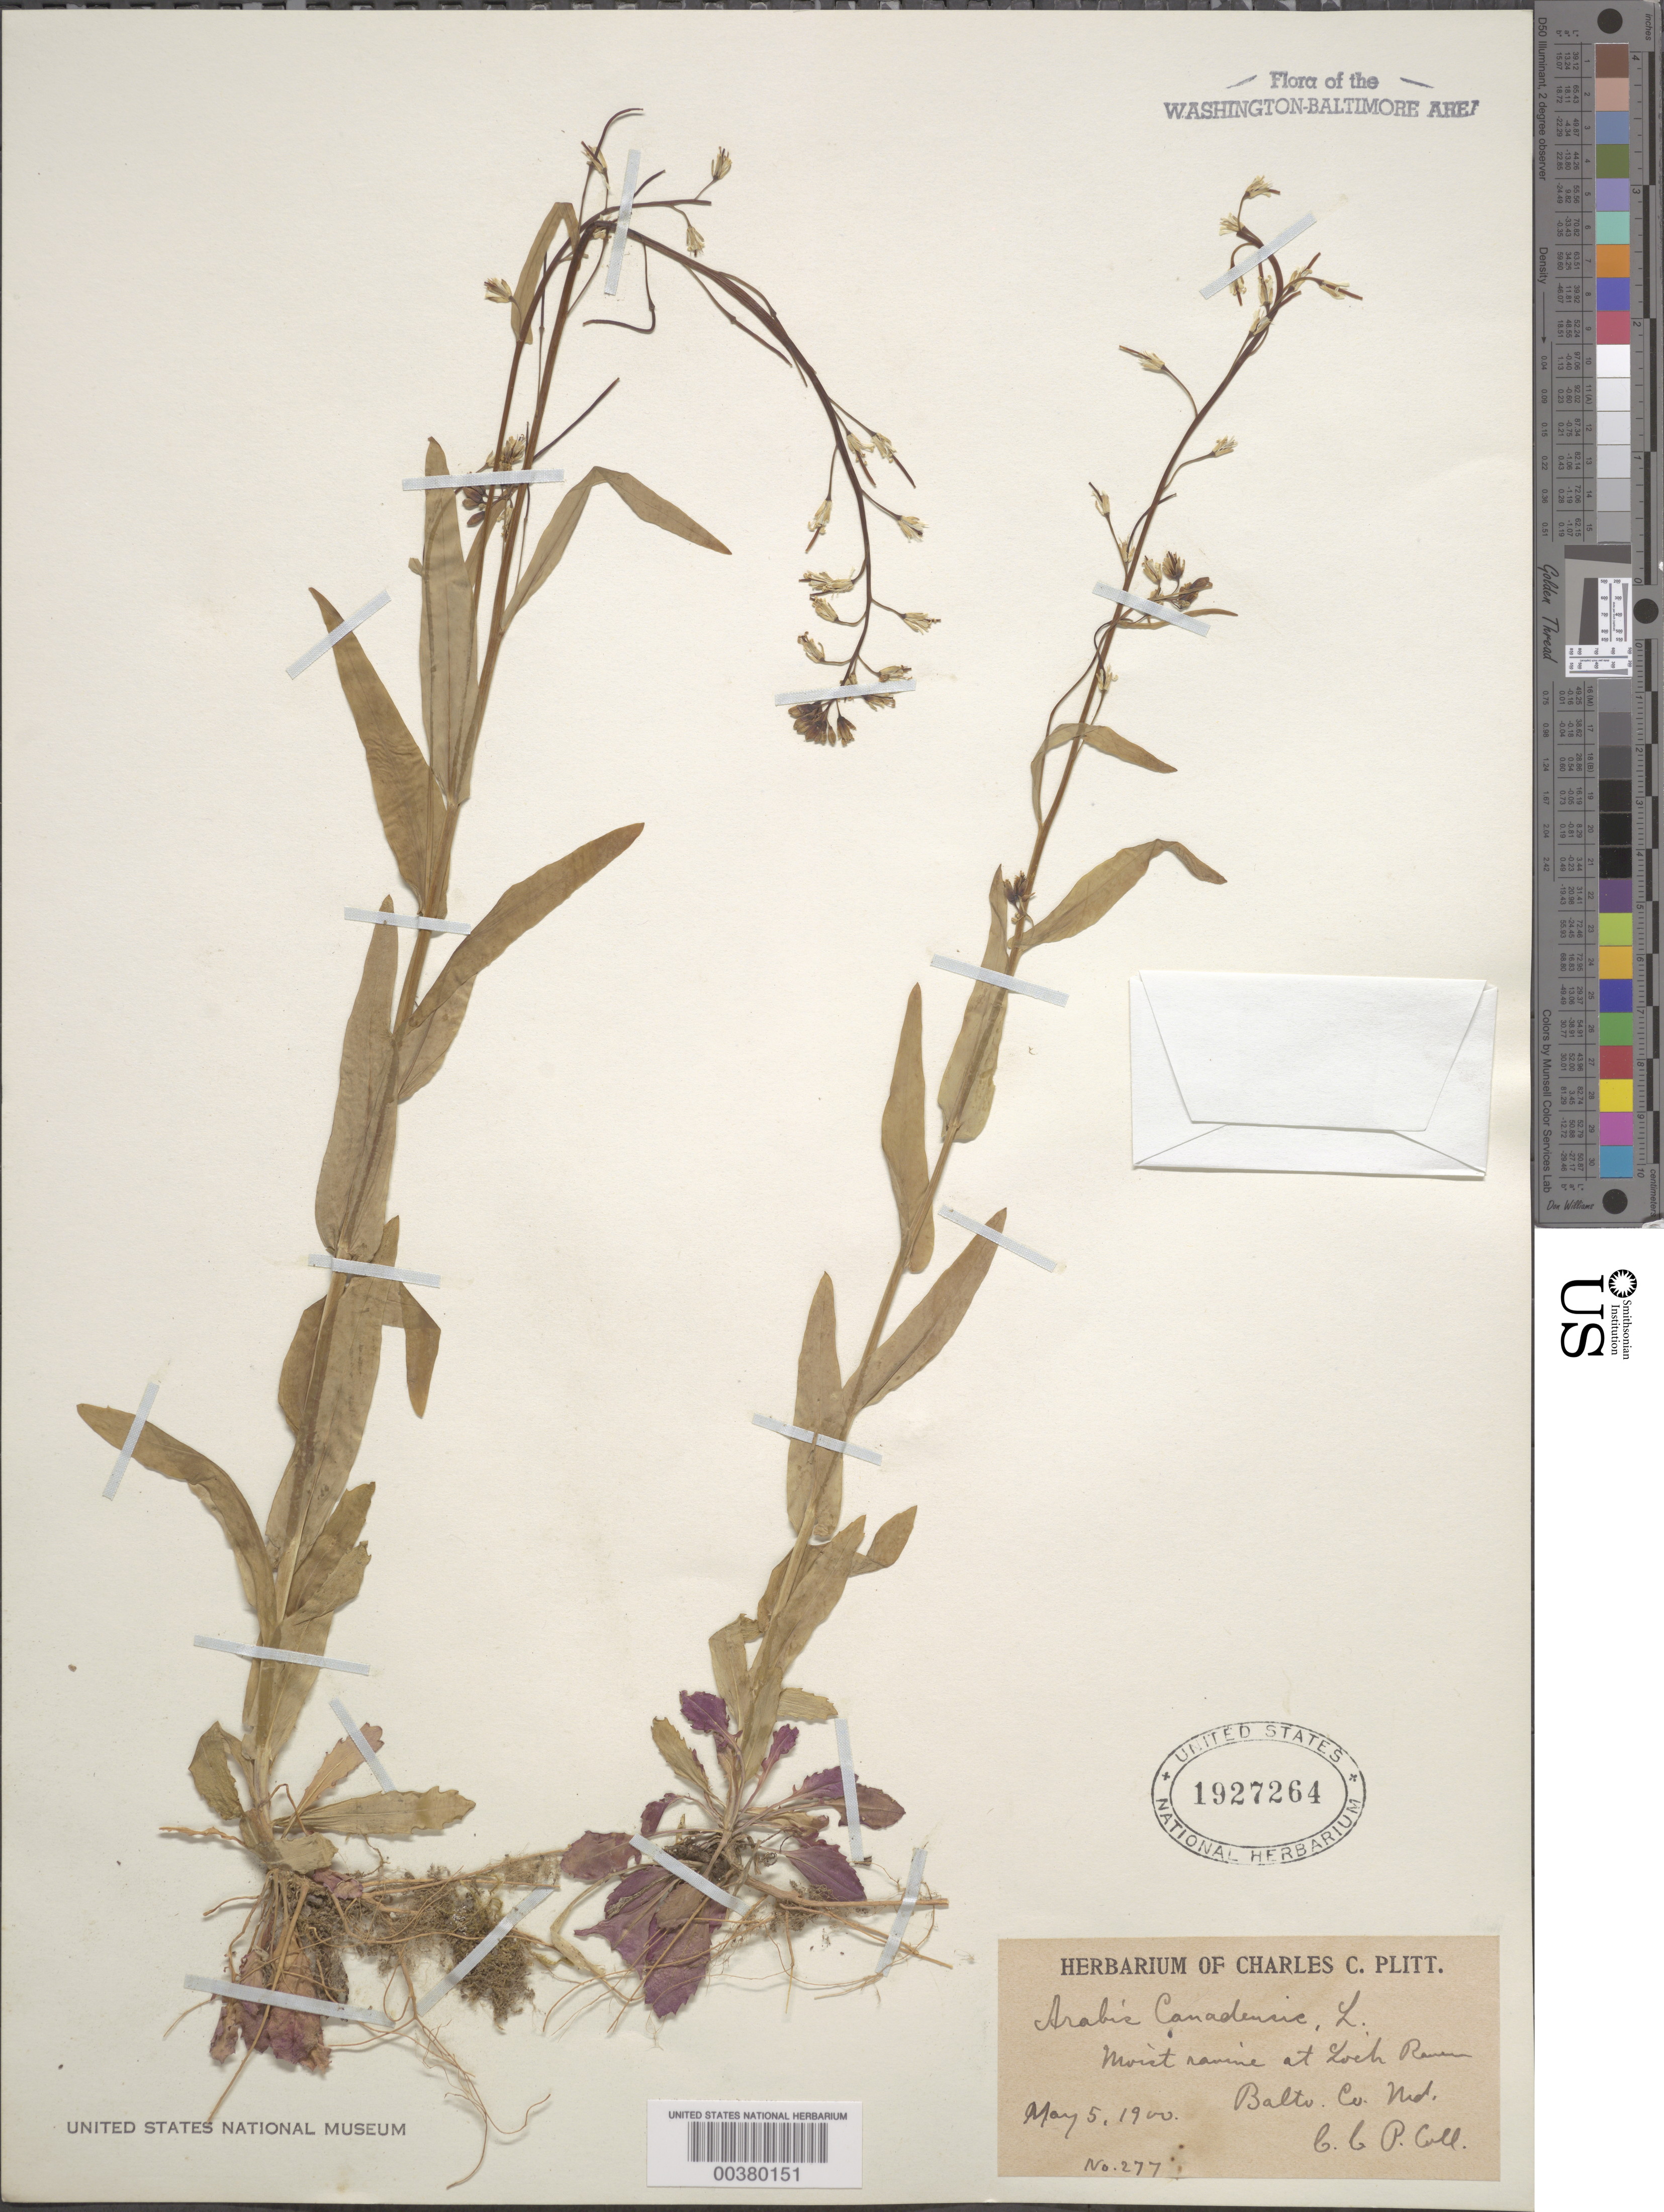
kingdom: Plantae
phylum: Tracheophyta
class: Magnoliopsida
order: Brassicales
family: Brassicaceae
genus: Boechera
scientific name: Boechera canadensis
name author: (L.) Al-Shehbaz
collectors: C. Plitt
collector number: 277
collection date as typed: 05 May 1900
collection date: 1900-05-05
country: United States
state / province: Maryland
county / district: Baltimore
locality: Loch Raven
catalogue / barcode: US 1927264